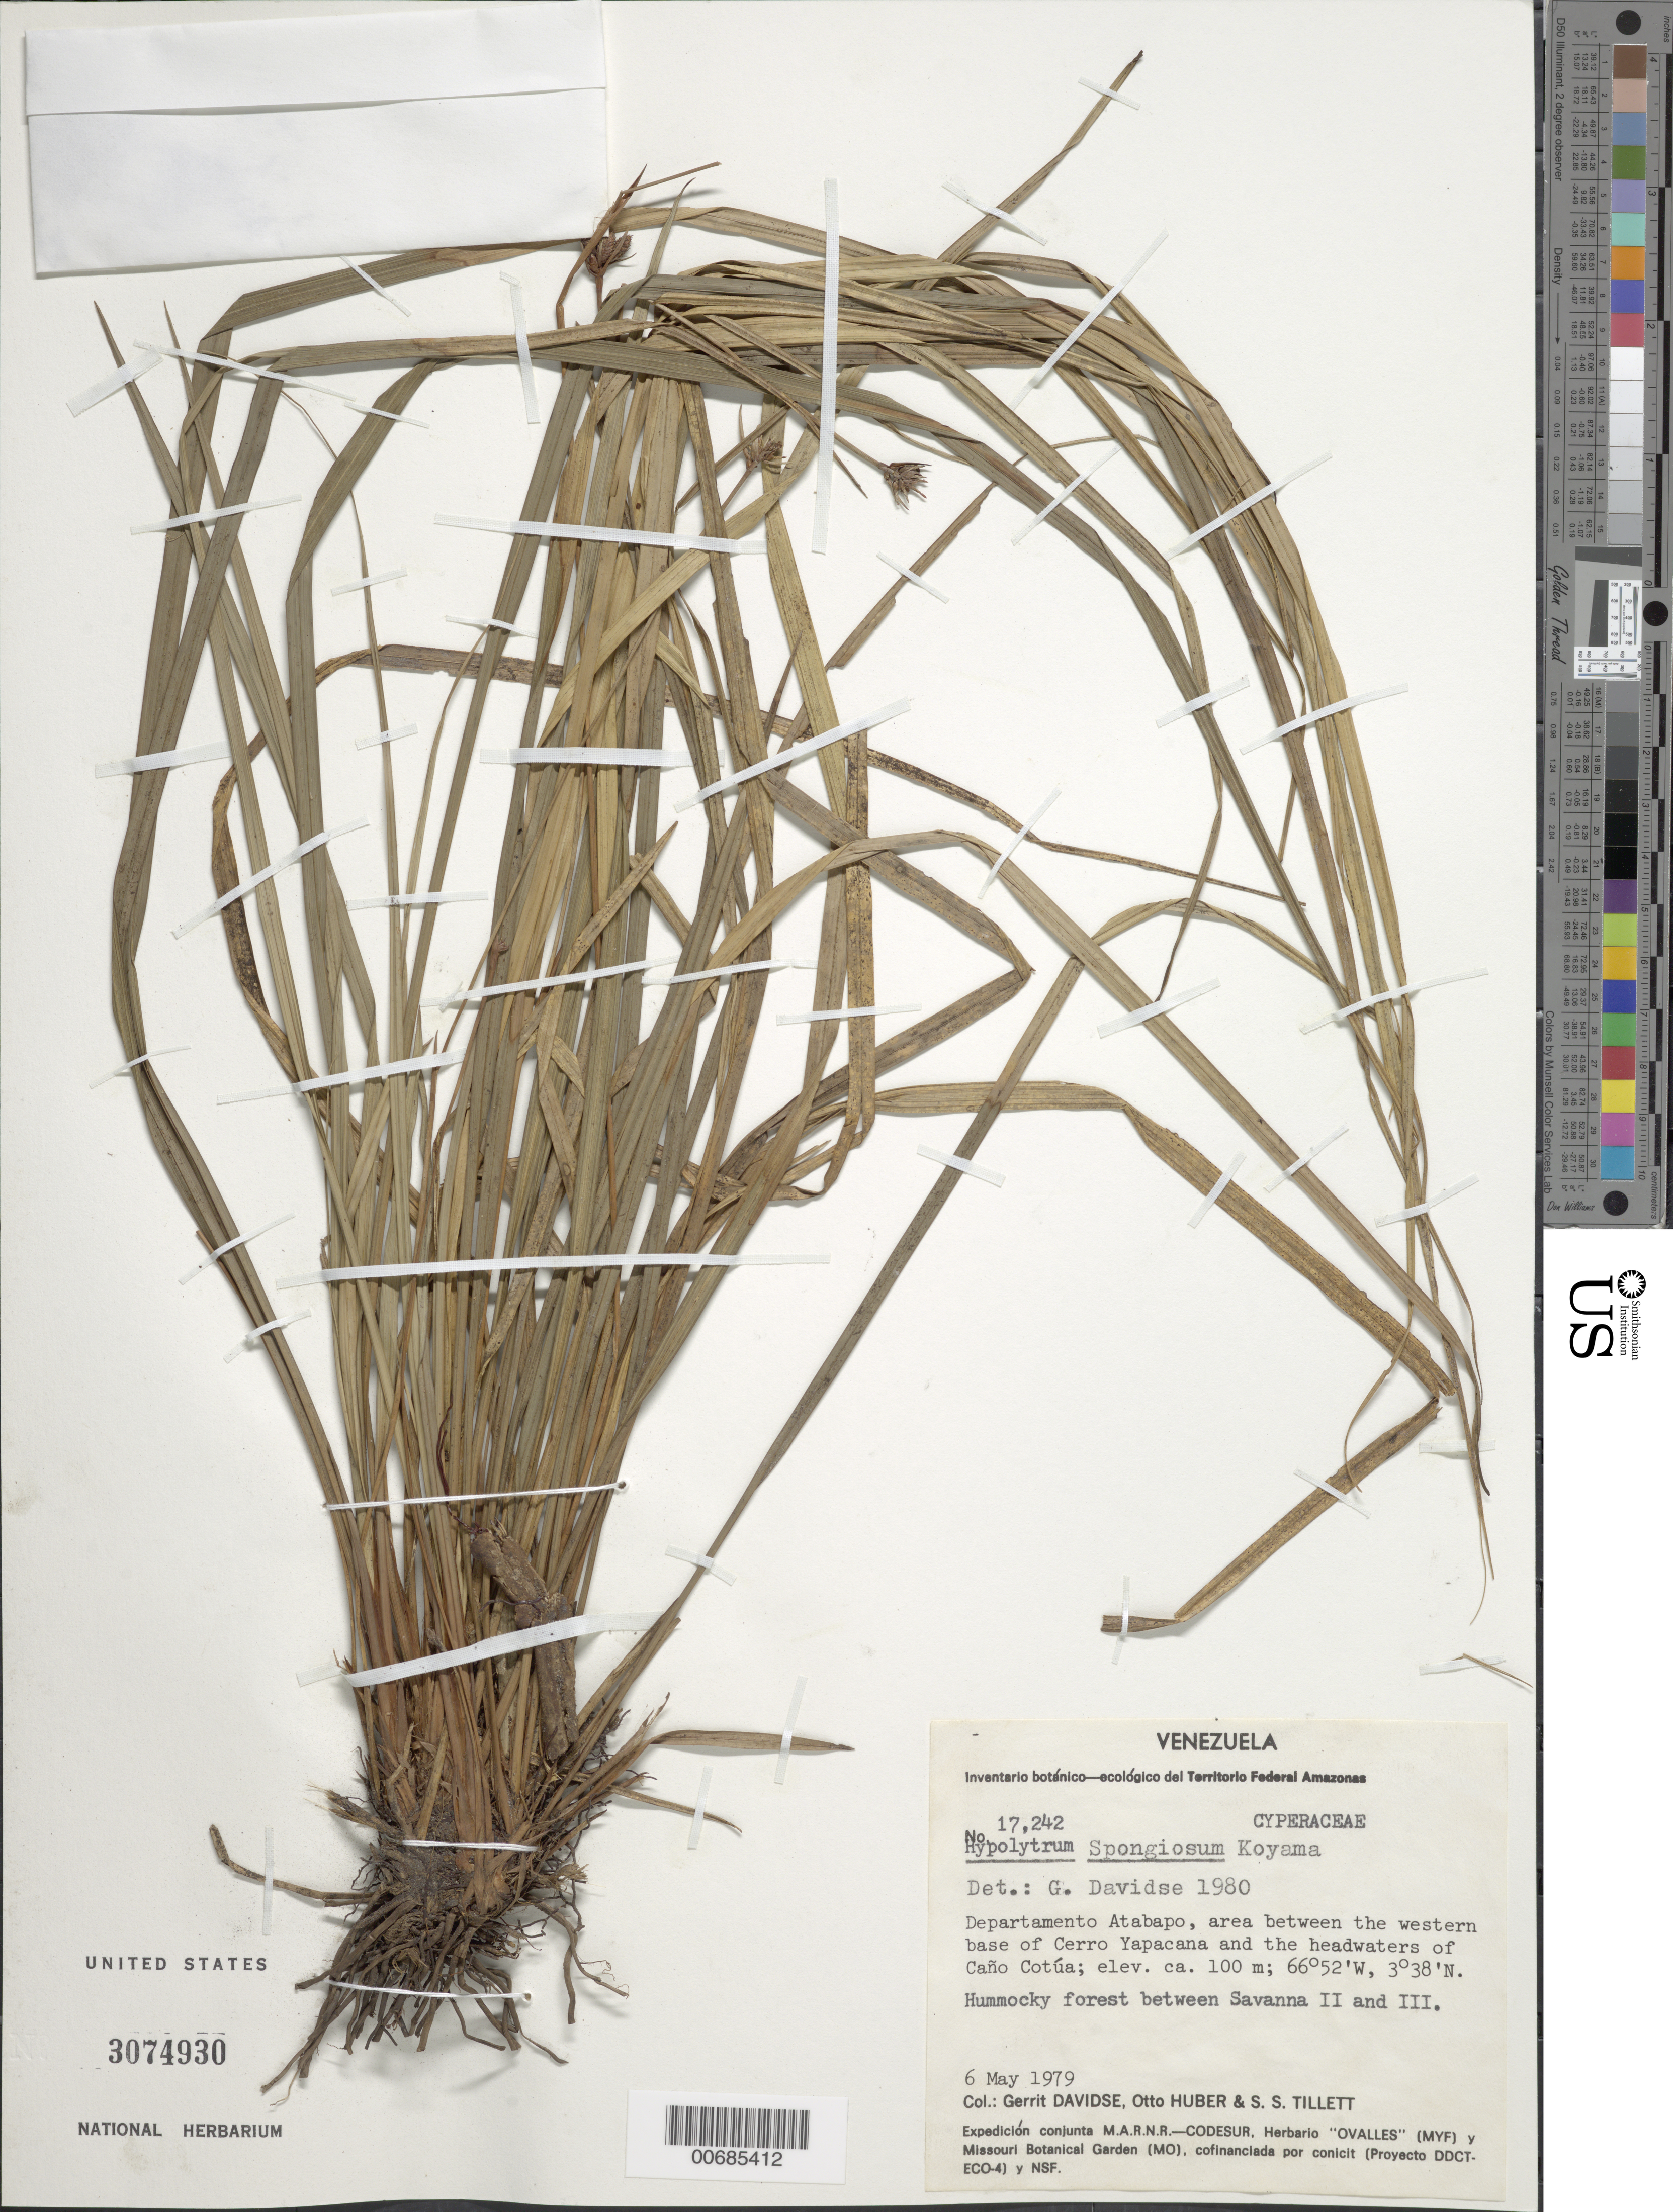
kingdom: Plantae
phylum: Tracheophyta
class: Liliopsida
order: Poales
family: Cyperaceae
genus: Hypolytrum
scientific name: Hypolytrum spongiosum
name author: T. Koyama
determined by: Davidse, Gerrit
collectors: G. Davidse, O. Huber & S. S. Tillett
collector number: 17242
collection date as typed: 6-May-79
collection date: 1979-05-06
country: Venezuela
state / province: Amazonas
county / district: Atabapo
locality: Cerro Yapacána, western base, to headwaters of Caño Cotúa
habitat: Hummocky forest between Savanna II and III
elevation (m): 100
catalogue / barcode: US 3074930